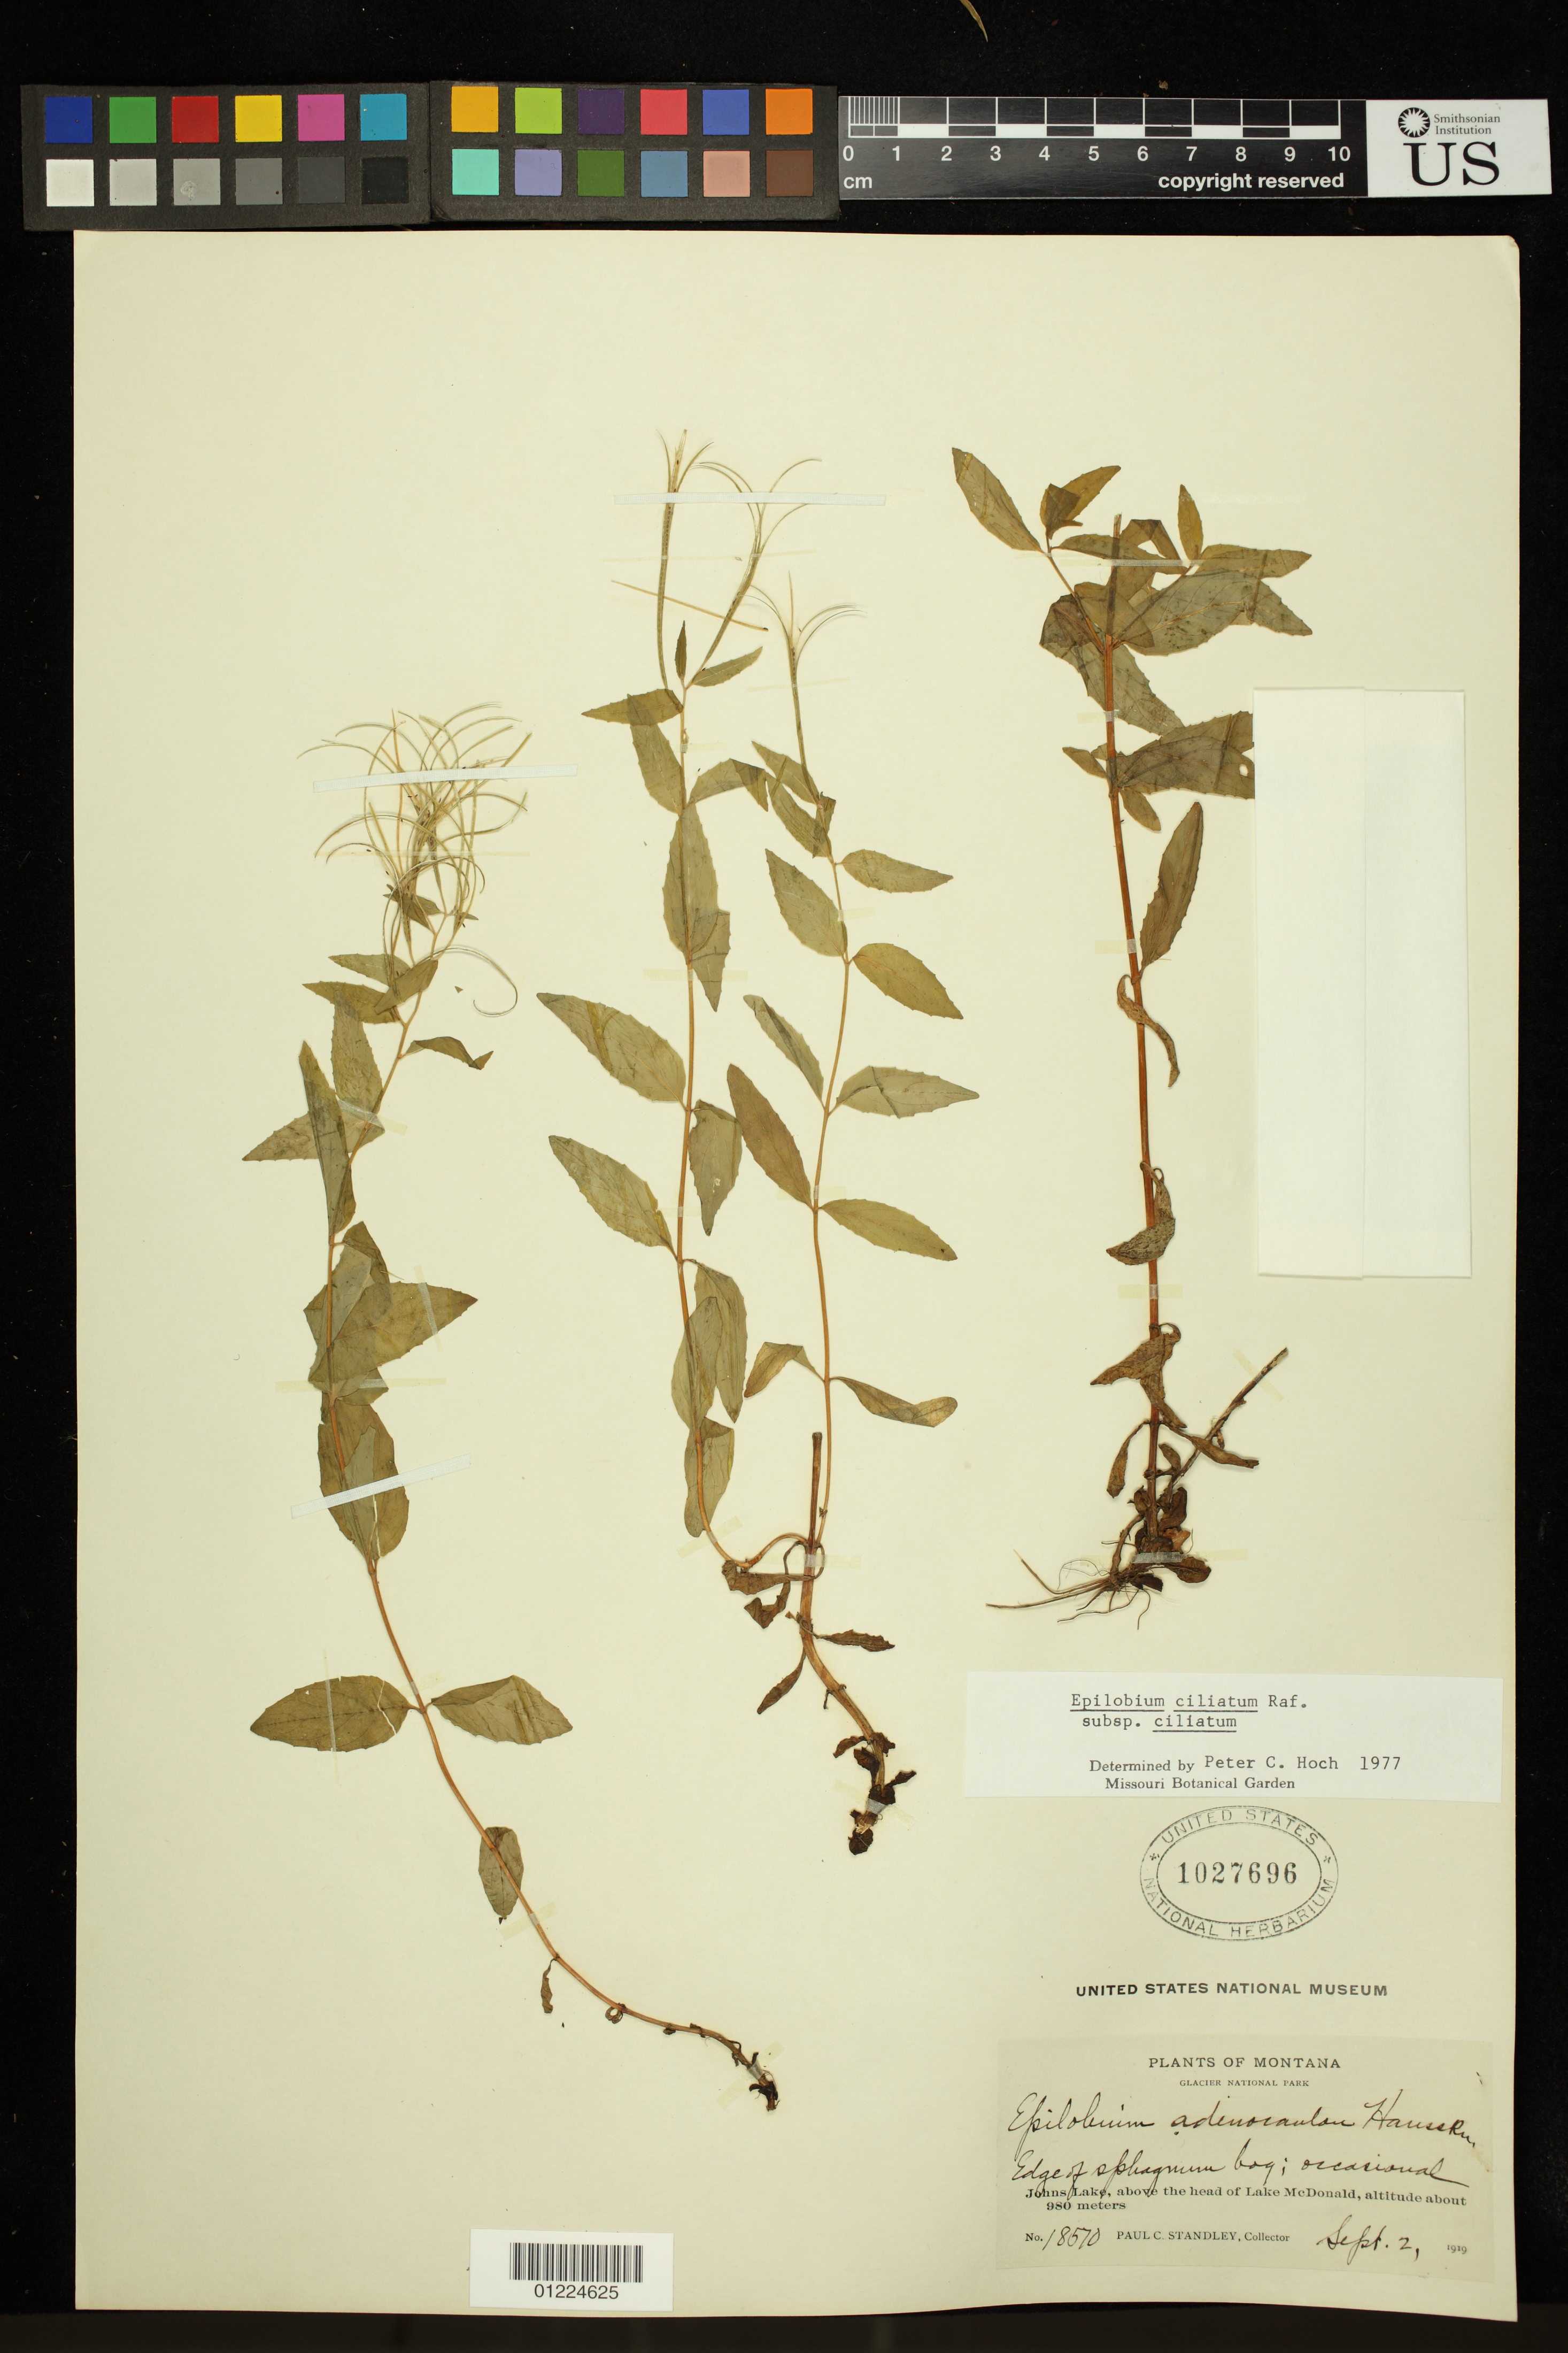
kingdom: Plantae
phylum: Tracheophyta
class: Magnoliopsida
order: Myrtales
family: Onagraceae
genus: Epilobium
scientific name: Epilobium ciliatum subsp. ciliatum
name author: Raf.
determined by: Hoch, P. C.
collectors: P. C. Standley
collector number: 18570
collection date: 1919-09-02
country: United States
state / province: Montana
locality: Johns Lake, above the head of Lake McDonald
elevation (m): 980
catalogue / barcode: US 1027696